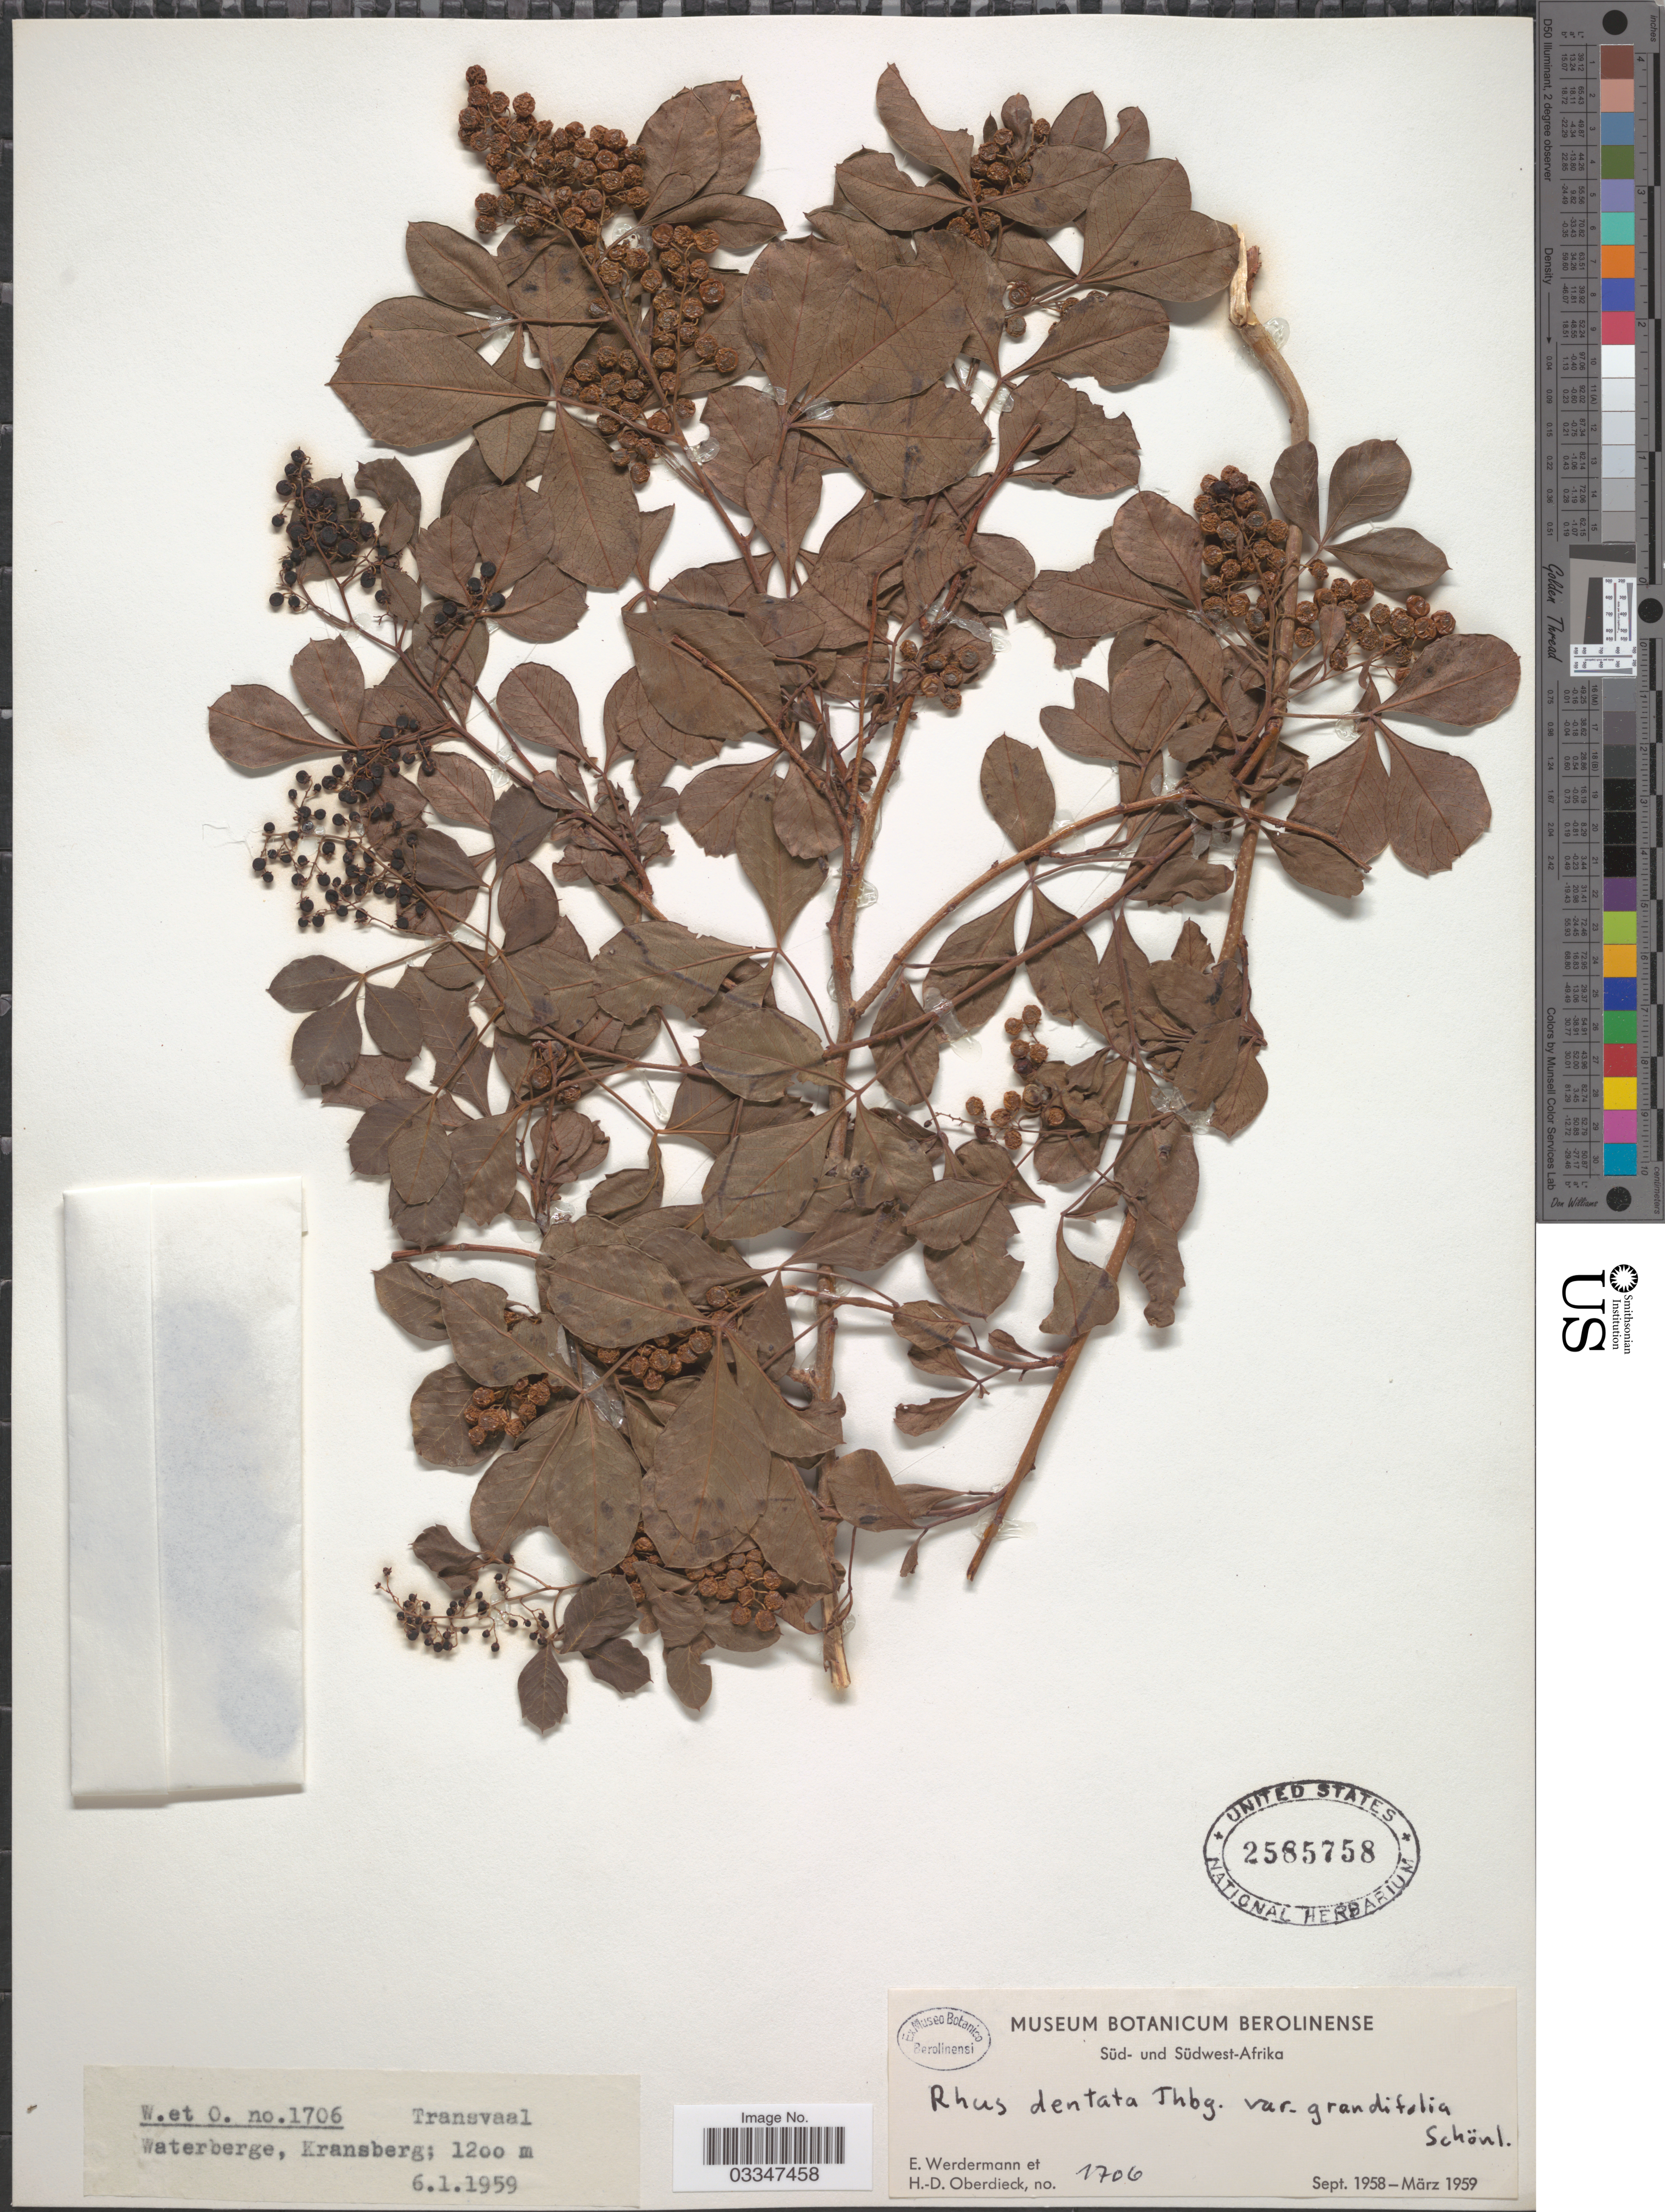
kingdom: Plantae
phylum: Tracheophyta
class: Magnoliopsida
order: Sapindales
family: Anacardiaceae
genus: Rhus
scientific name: Rhus dentata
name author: Thunb.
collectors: E. Werdermann & H. Oberdieck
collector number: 1706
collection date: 1959-01-06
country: South Africa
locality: Transvaal. Waterberge, Kransberg.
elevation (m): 1200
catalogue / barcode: US 2585758